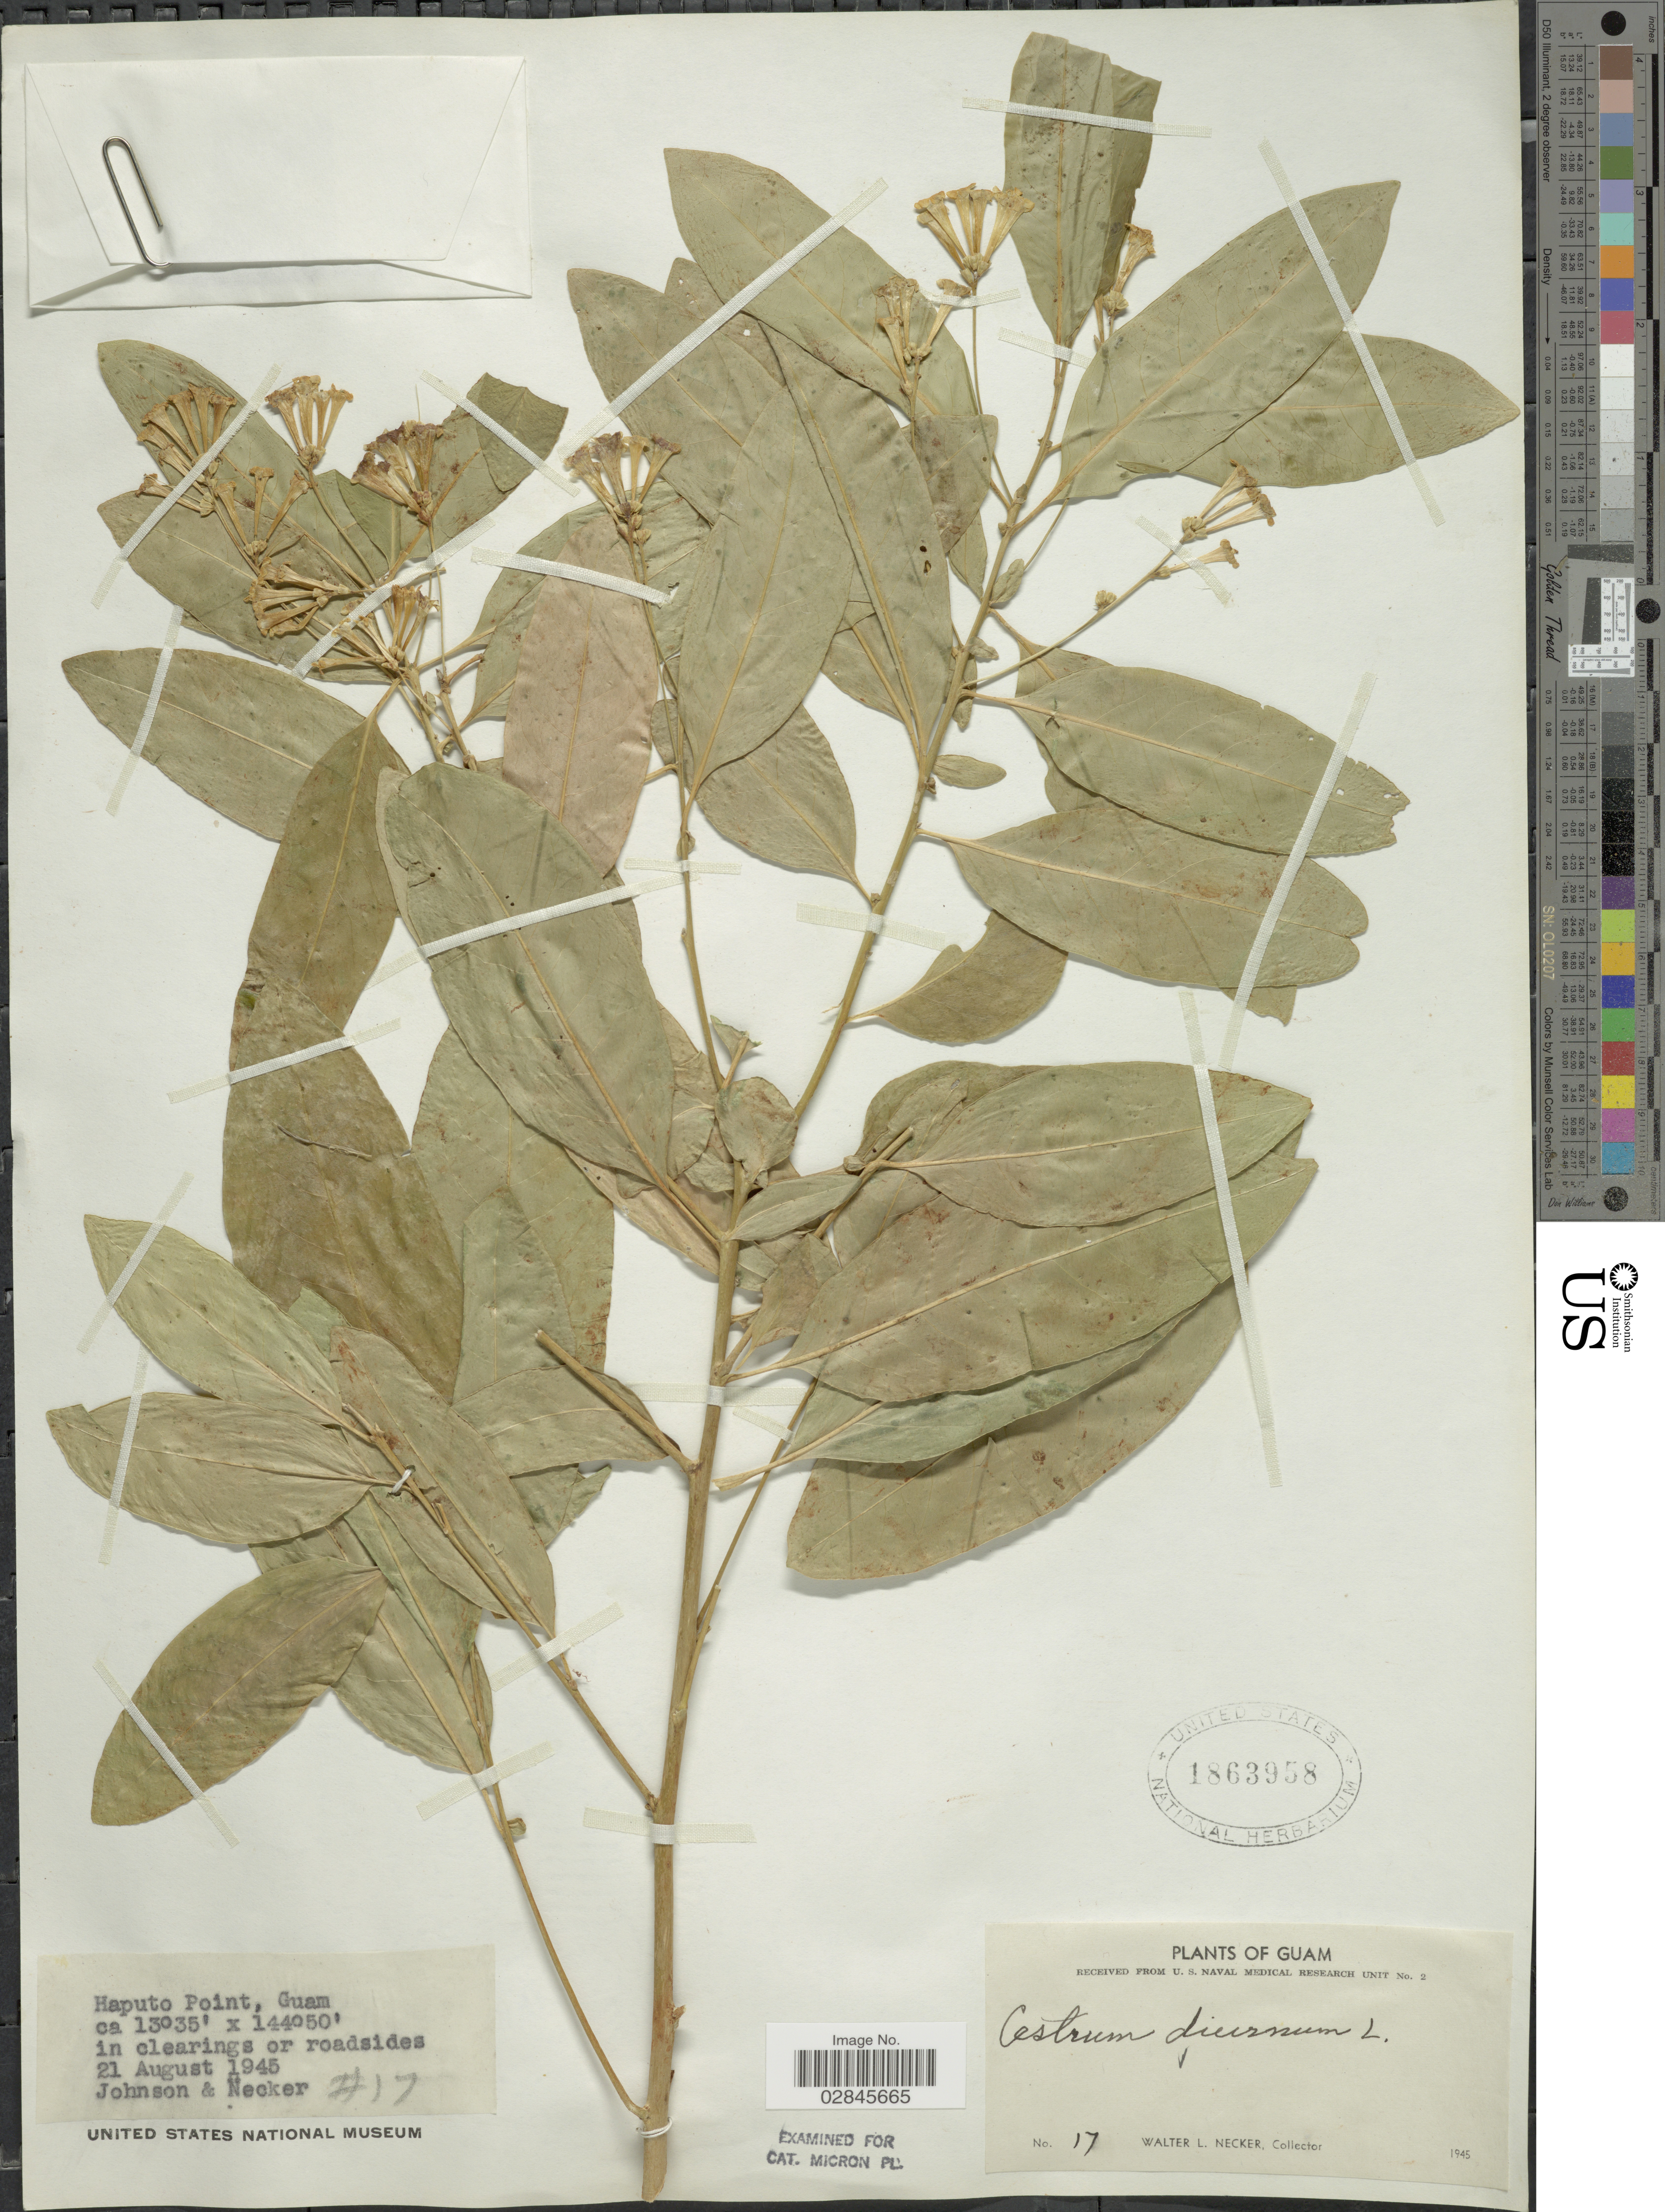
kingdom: Plantae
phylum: Tracheophyta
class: Magnoliopsida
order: Solanales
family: Solanaceae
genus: Cestrum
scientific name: Cestrum diurnum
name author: L.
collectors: W. L. Necker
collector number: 17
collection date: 1945-08-21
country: Guam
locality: Haputo Point.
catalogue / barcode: US 1863958